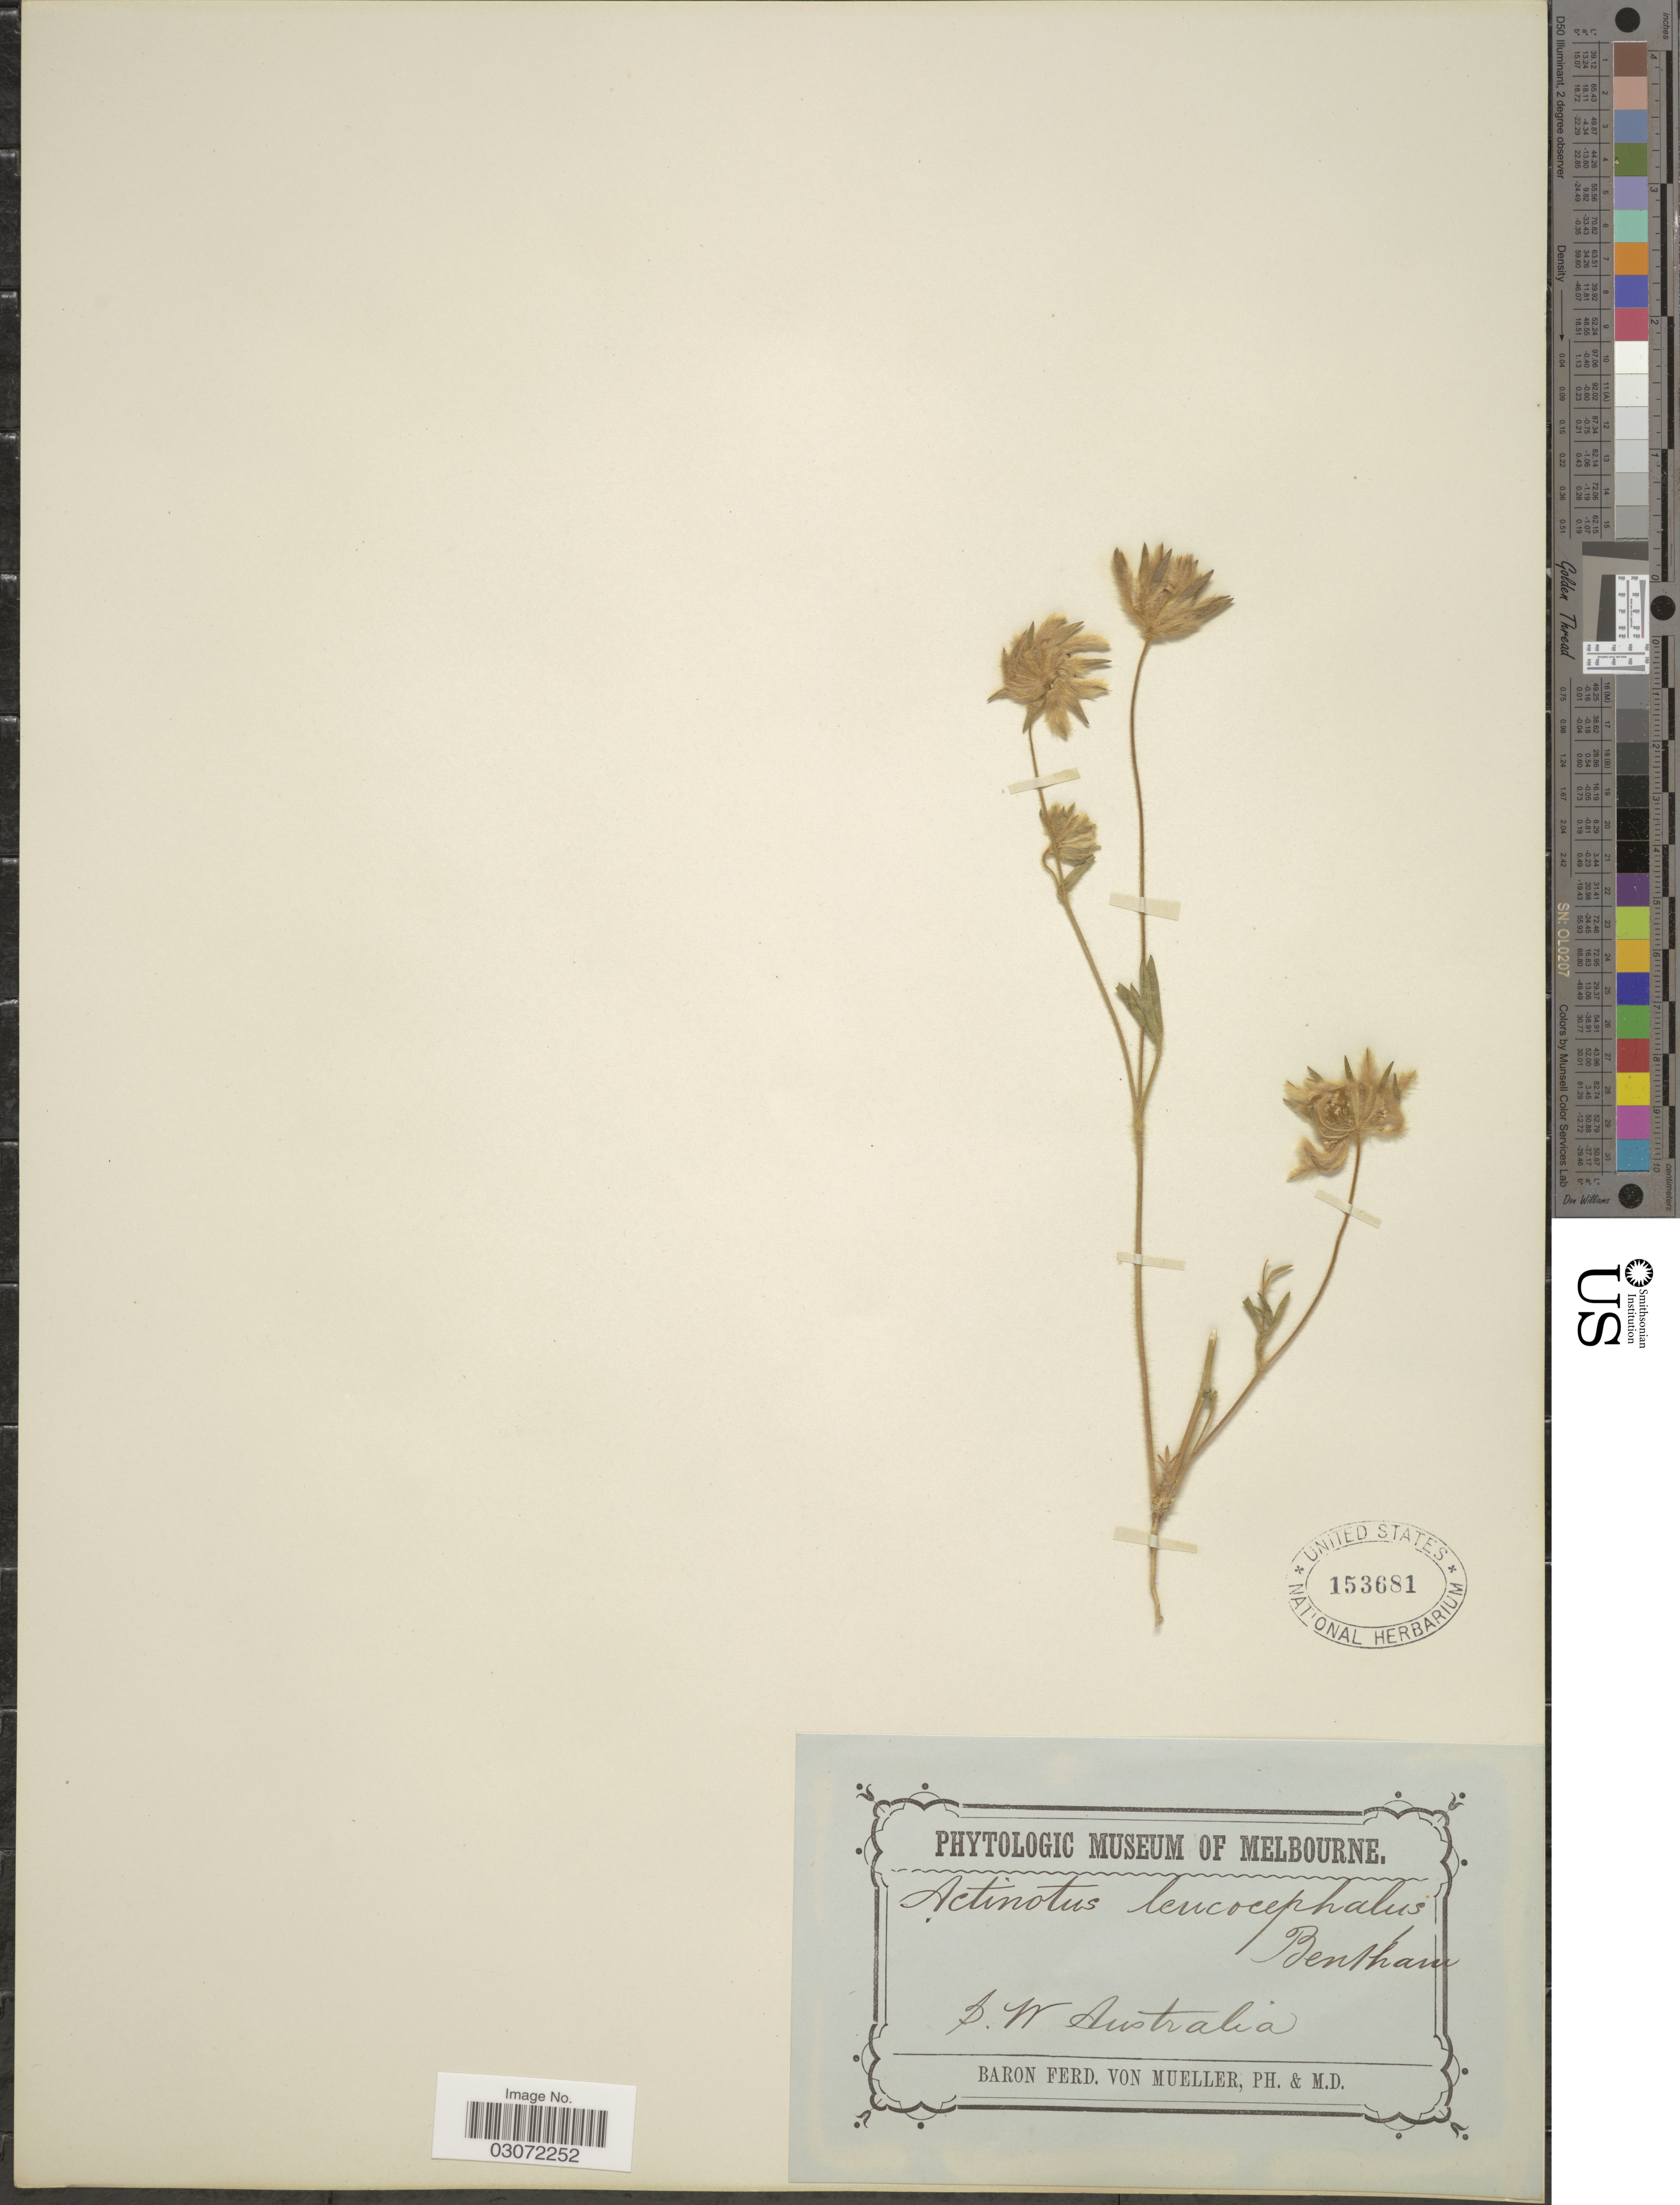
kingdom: Plantae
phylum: Tracheophyta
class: Magnoliopsida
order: Apiales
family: Apiaceae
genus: Actinotus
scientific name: Actinotus leucocephalus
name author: Benth.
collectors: F. von Mueller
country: Australia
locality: S.W. Australia.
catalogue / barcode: US 153681